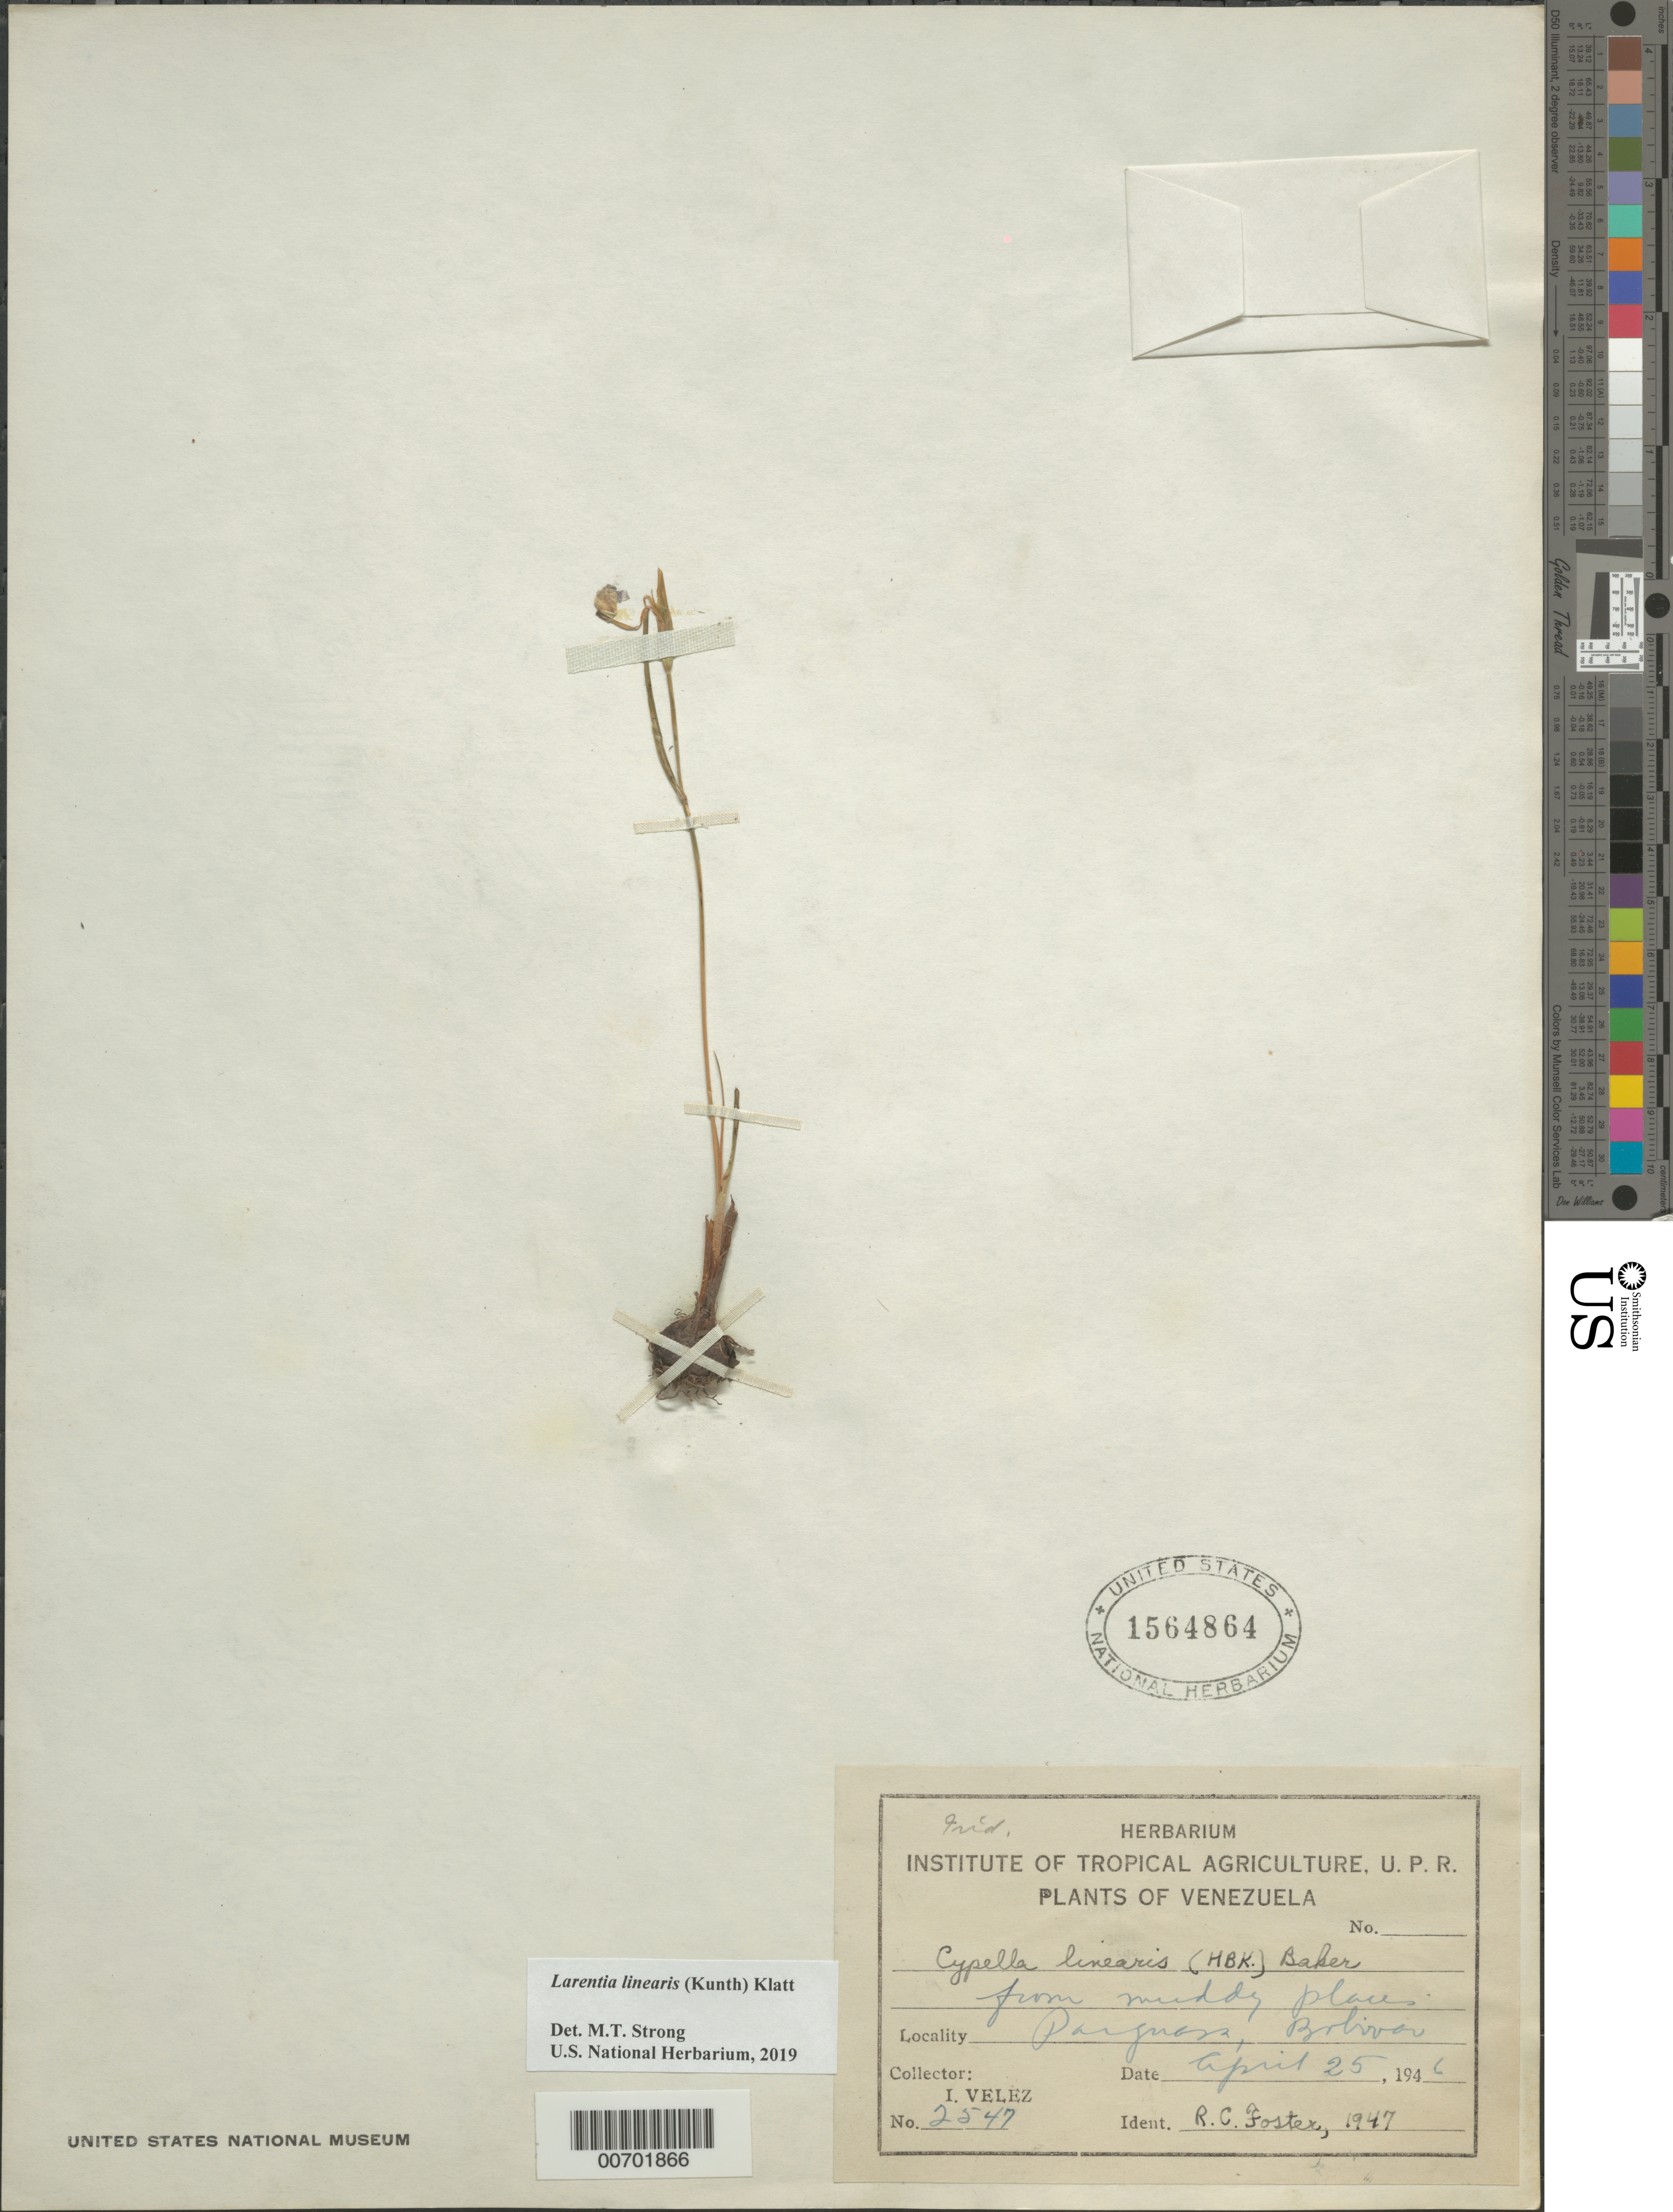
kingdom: Plantae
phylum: Tracheophyta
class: Liliopsida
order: Asparagales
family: Iridaceae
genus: Larentia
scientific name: Larentia linearis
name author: (Kunth) Klatt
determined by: Strong, Mark T., (BOT), Smithsonian Institution - National Museum of Natural History (UNITED STATES)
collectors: I. Velez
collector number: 2547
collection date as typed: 25-Apr-46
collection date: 1946-04-25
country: Venezuela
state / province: Bolívar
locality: Parguasa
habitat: Muddy places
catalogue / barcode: US 1564864